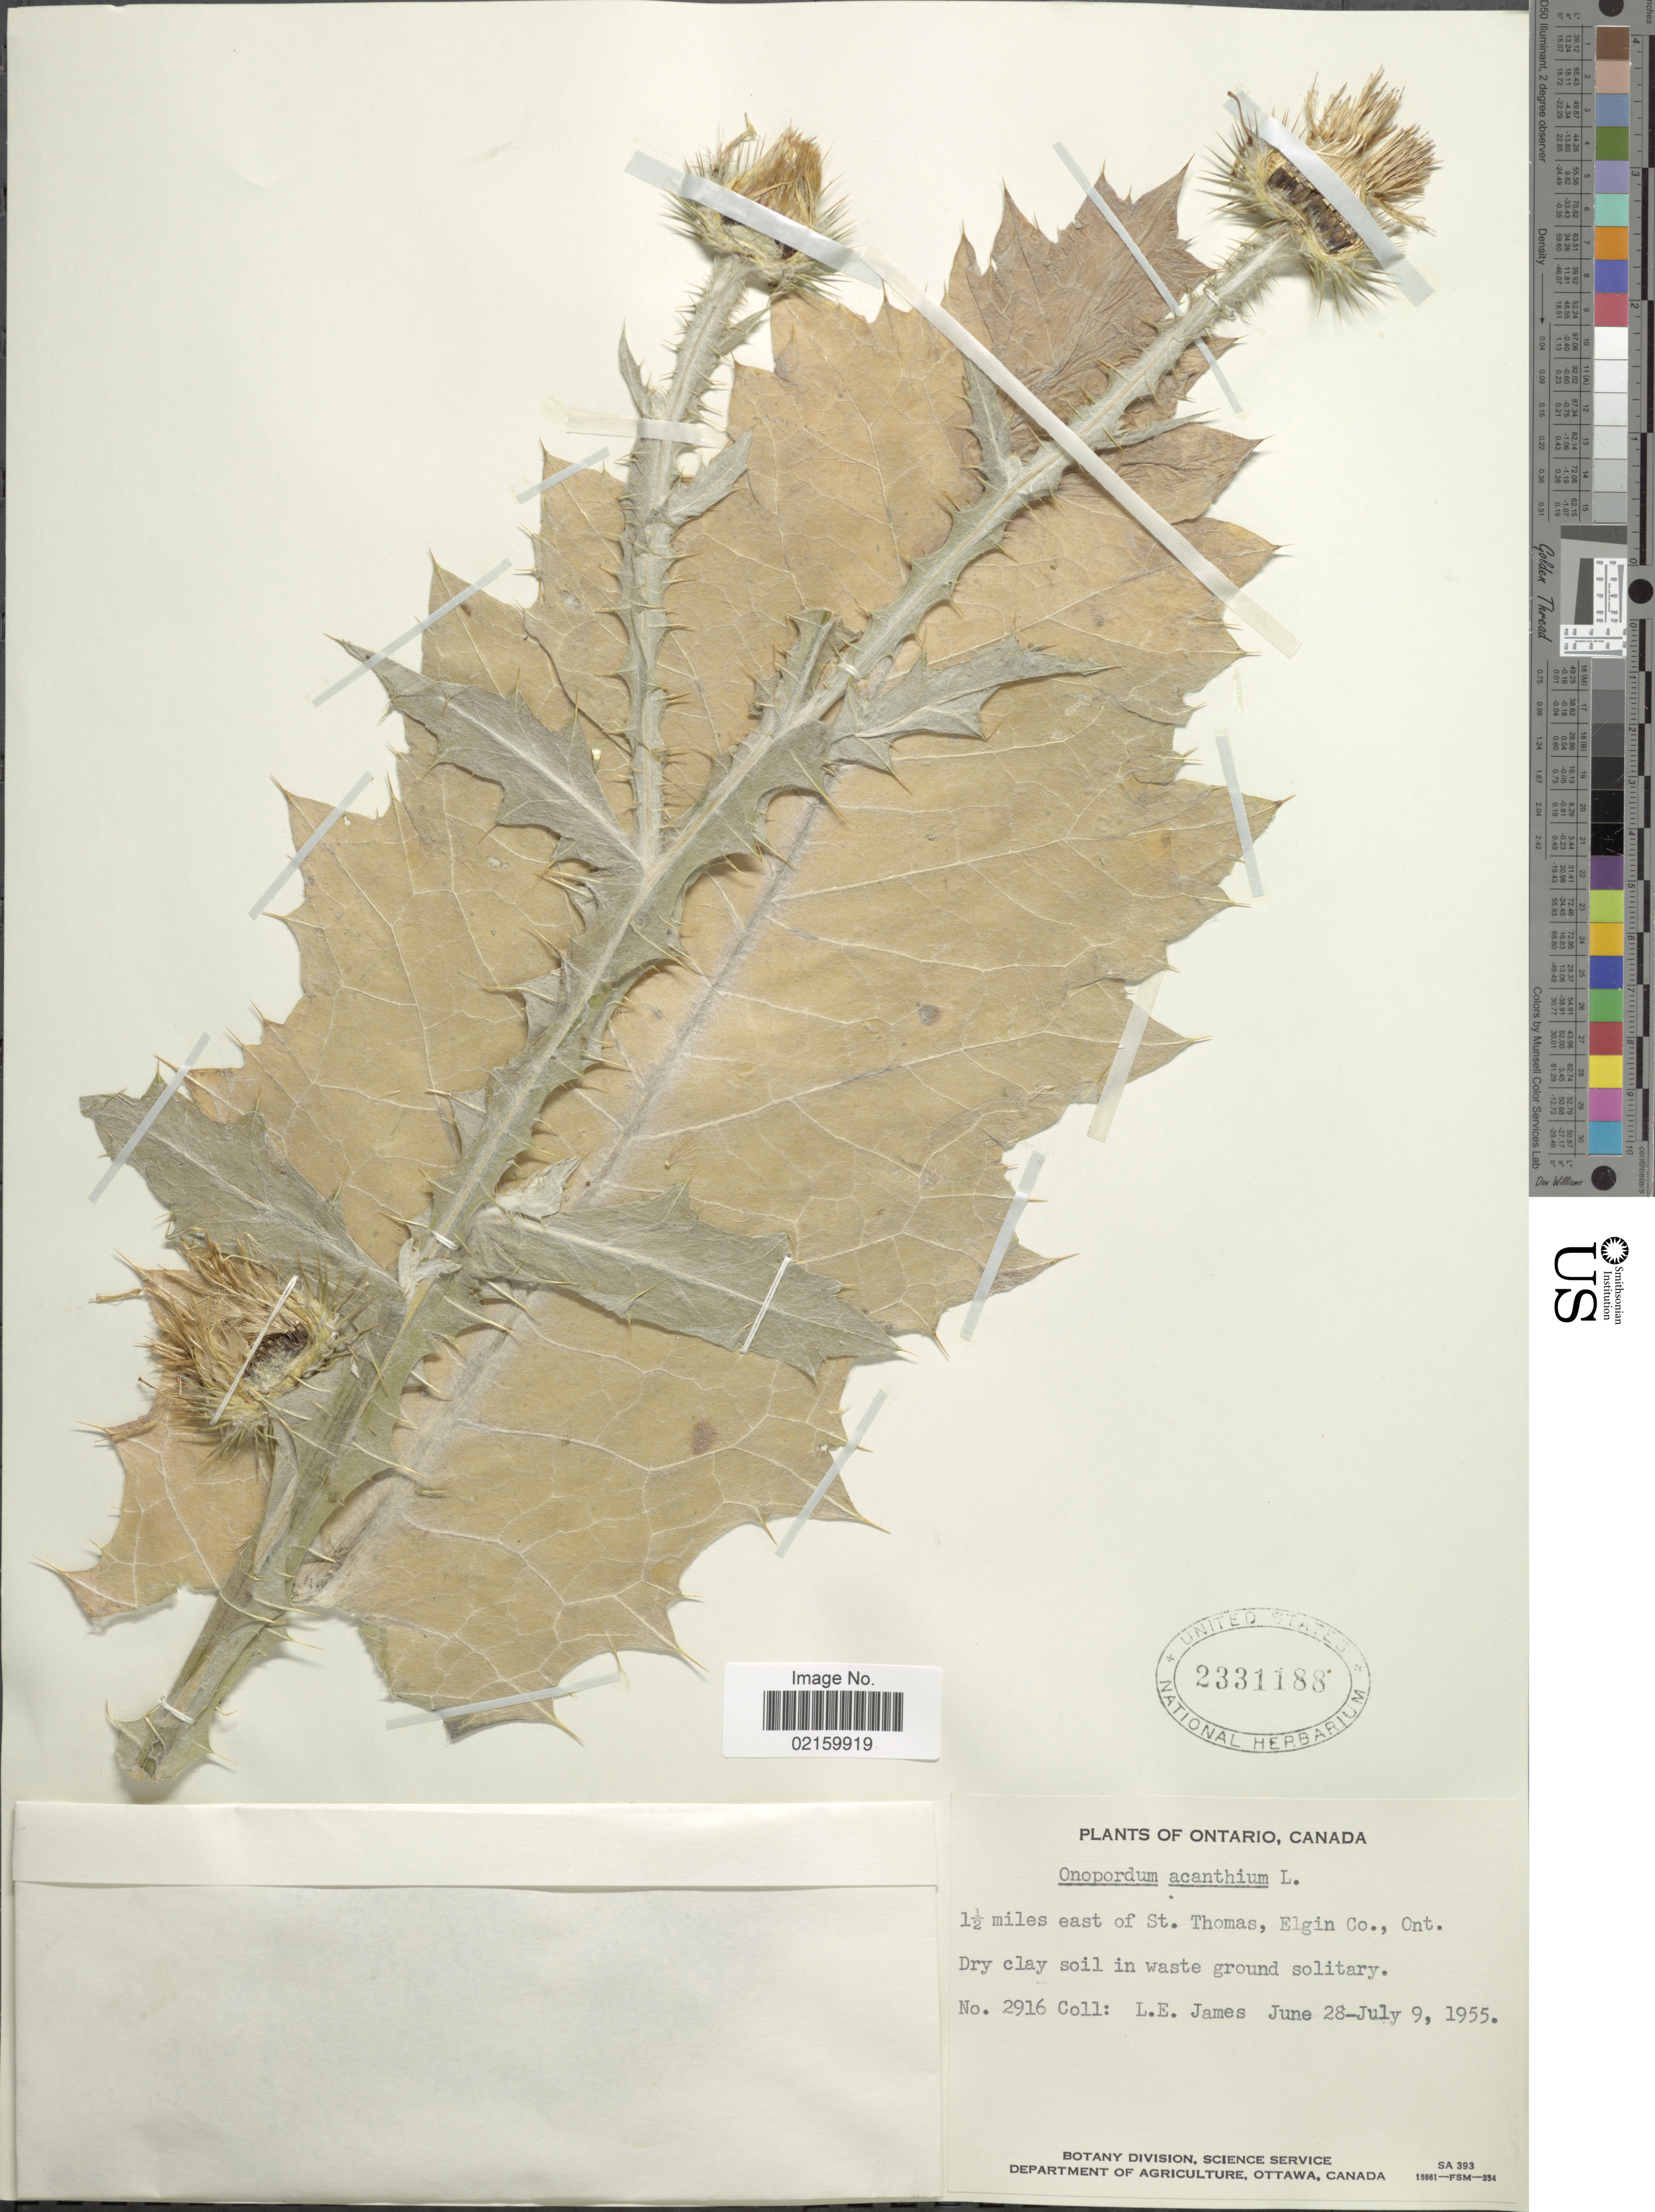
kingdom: Plantae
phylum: Tracheophyta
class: Magnoliopsida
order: Asterales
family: Asteraceae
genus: Onopordum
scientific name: Onopordum acanthium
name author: L.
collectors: L. E. James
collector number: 2916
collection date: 1955-06-28/1955-07-09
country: Canada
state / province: Ontario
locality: Ontario, 1.5 miles east of St. THomas, Elgin Co., Ont.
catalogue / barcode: US 2331188